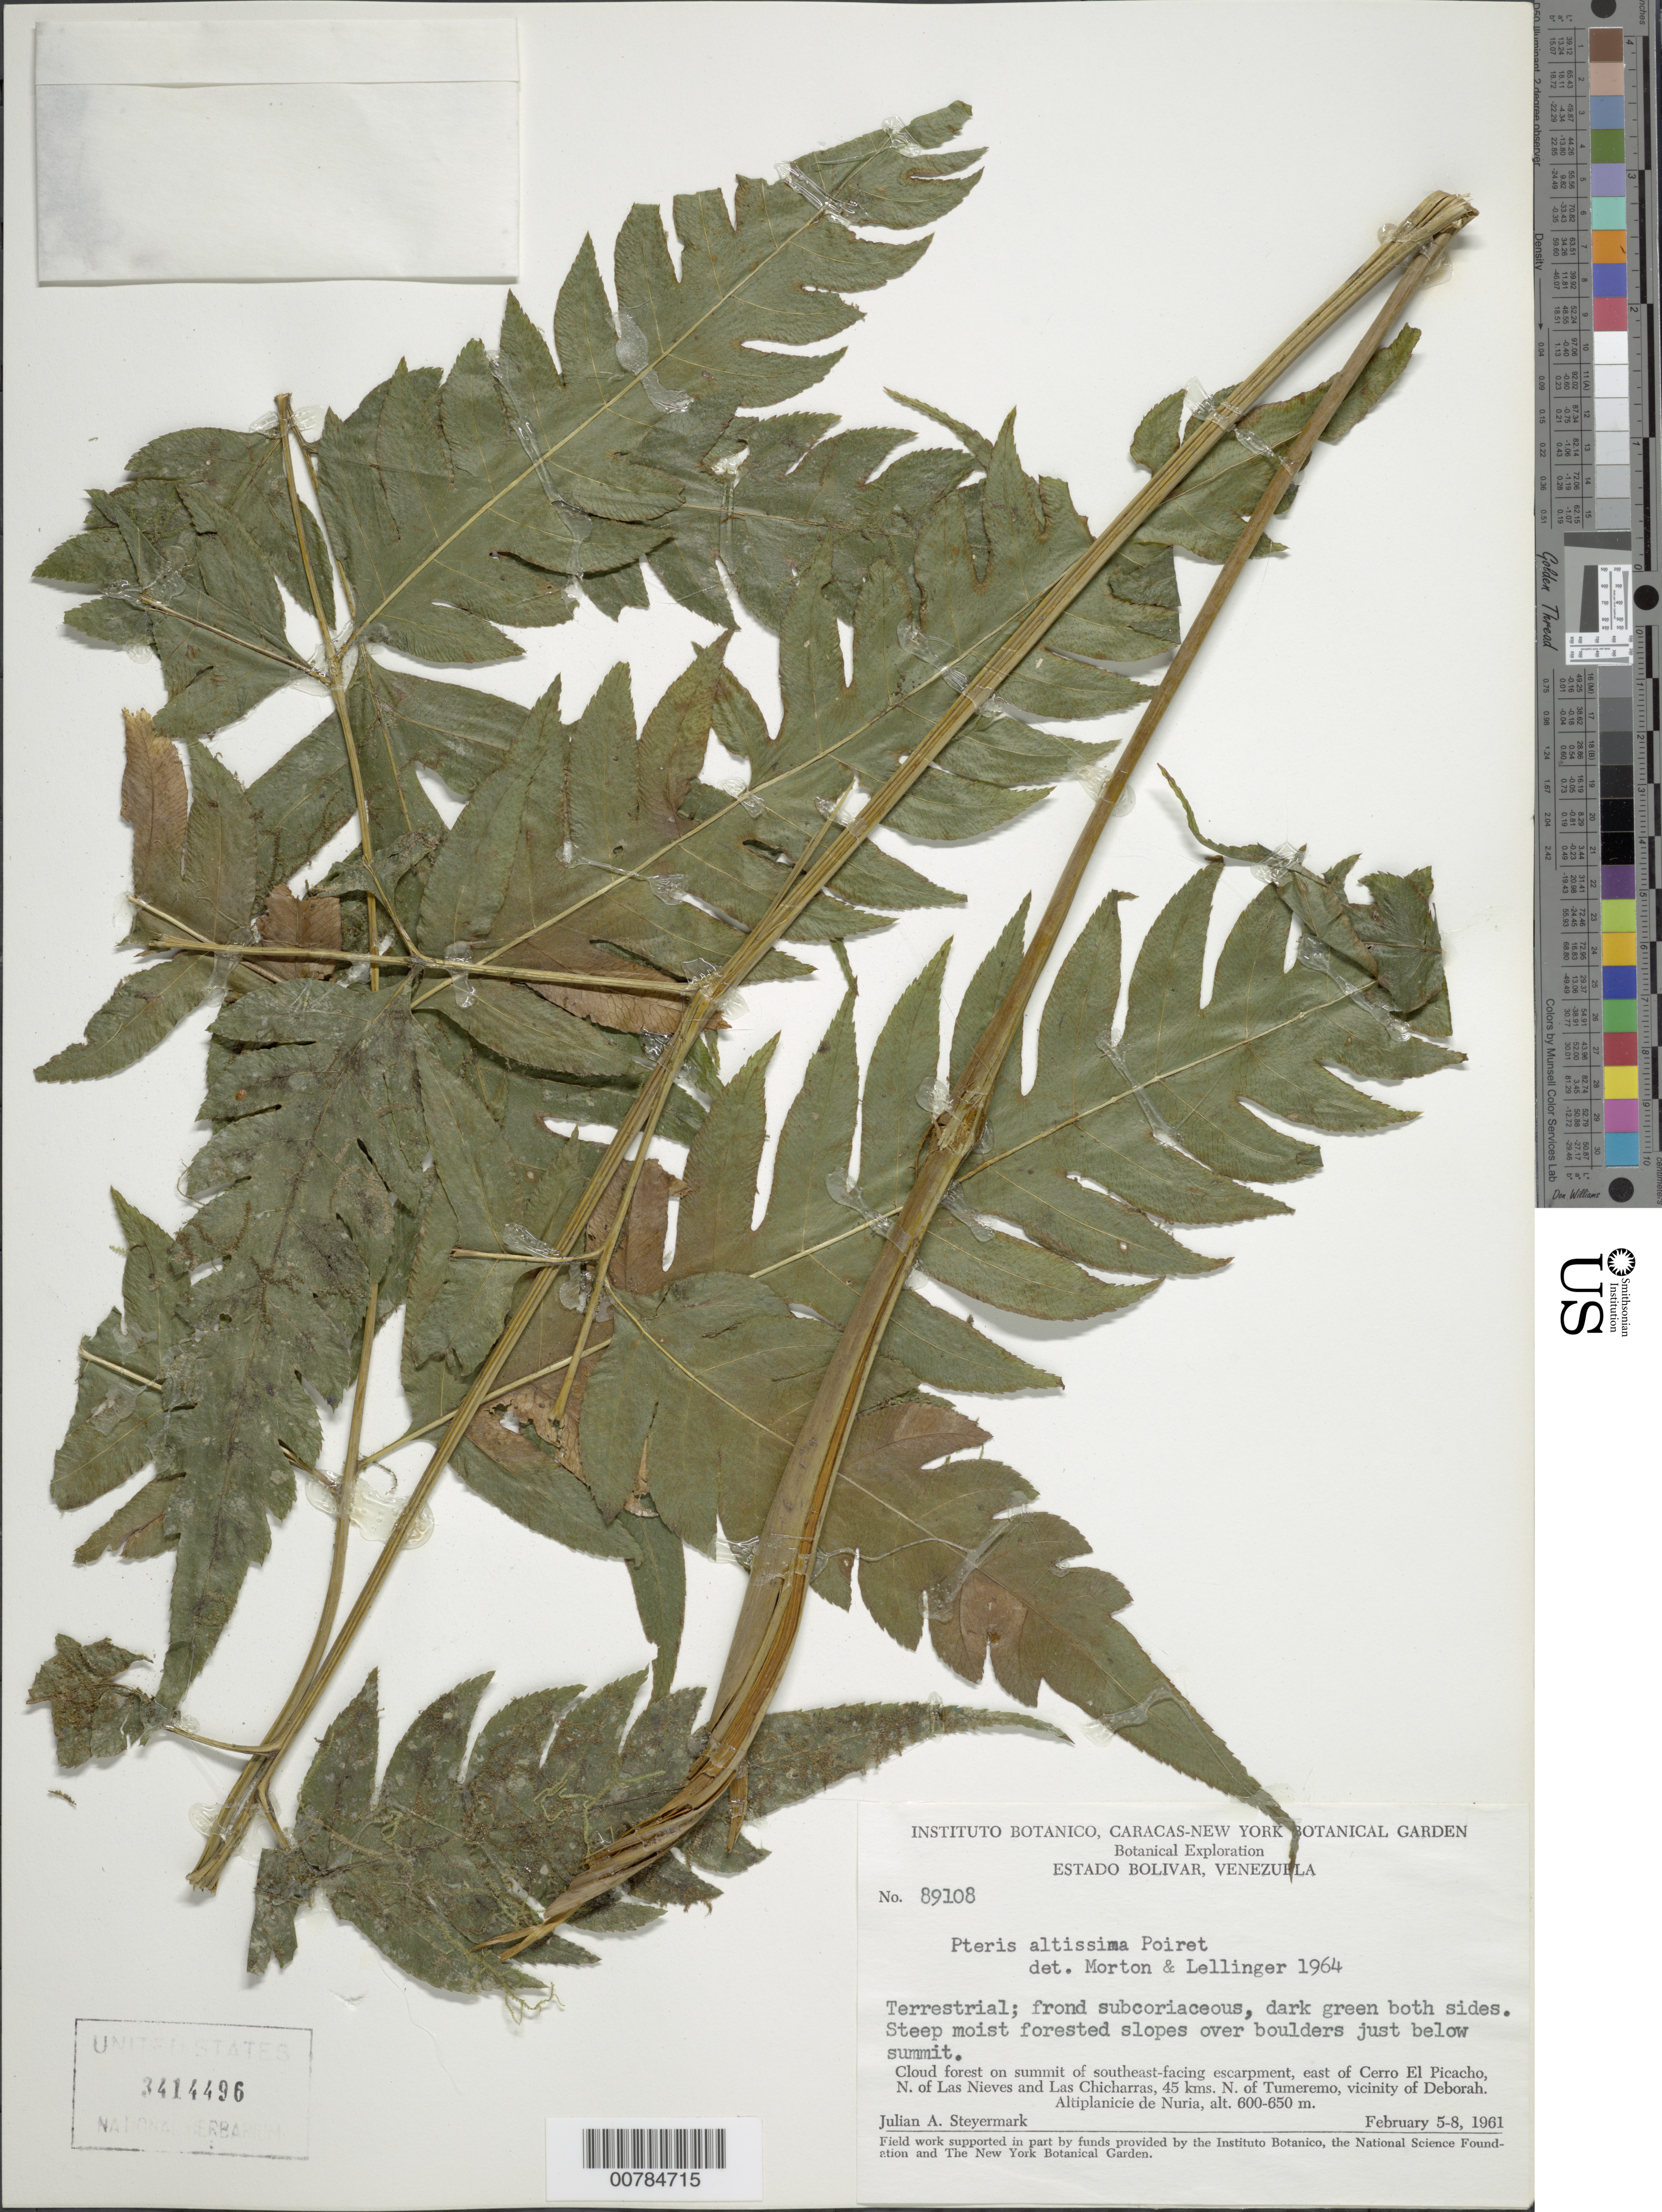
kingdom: Plantae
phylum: Tracheophyta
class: Polypodiopsida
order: Polypodiales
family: Pteridaceae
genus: Pteris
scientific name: Pteris altissima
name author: Poir.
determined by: Morton, C. V.; Lellinger, D. B.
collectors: J. Steyermark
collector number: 89108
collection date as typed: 5-Feb-61 to 8 February, 1961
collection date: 1961-02-05/1961-02-08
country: Venezuela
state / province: Bolívar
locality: Cerro El Picacho, N of Las Nieves & Las Chicharras, 45 km N of Tumeremo, vic of Deborah, Altiplanicie de Nuria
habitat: Steep moist forested slopes over boulders just below summit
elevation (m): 600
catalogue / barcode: US 3414496